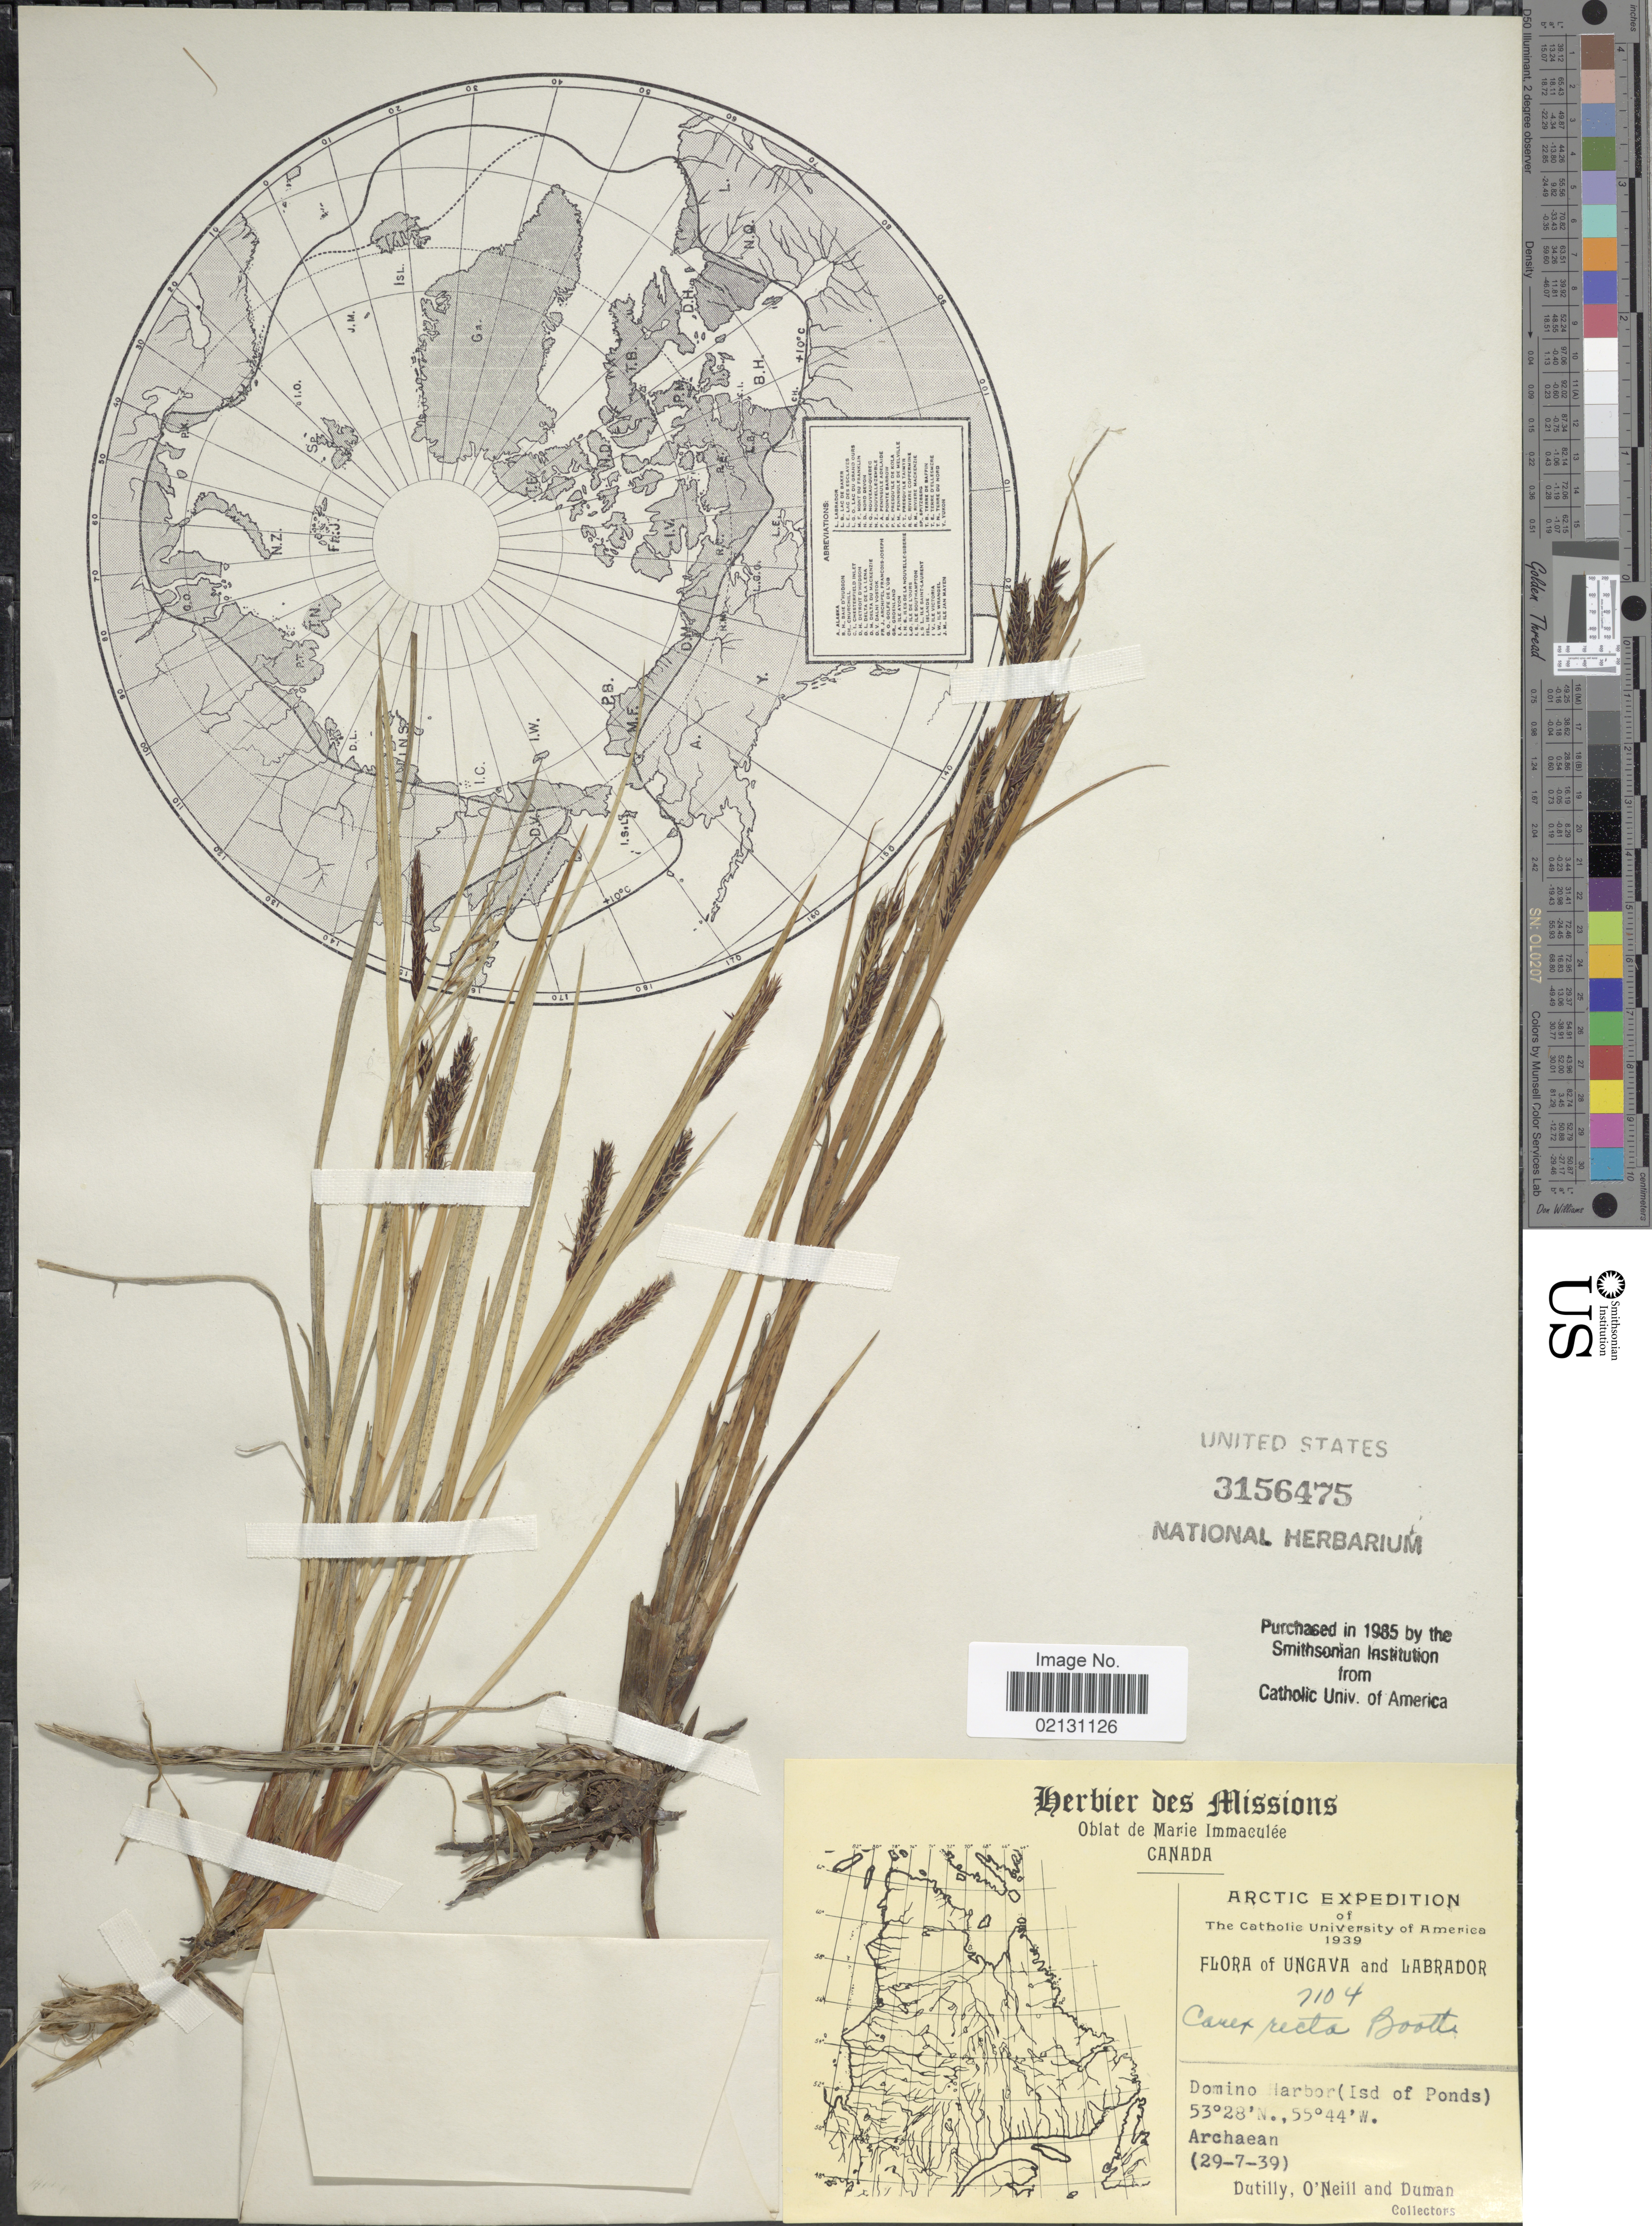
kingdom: Plantae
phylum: Tracheophyta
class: Liliopsida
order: Poales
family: Cyperaceae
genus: Carex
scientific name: Carex recta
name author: Boott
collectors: -. Dutilly, O' Neill & -. Duman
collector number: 7104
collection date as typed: Transcribed d/m/y: 29/7/39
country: Canada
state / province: Newfoundland and Labrador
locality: Arctic, Ungava and Labrador, Domino Harbor (Isd of Ponds)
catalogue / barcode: US 3156475